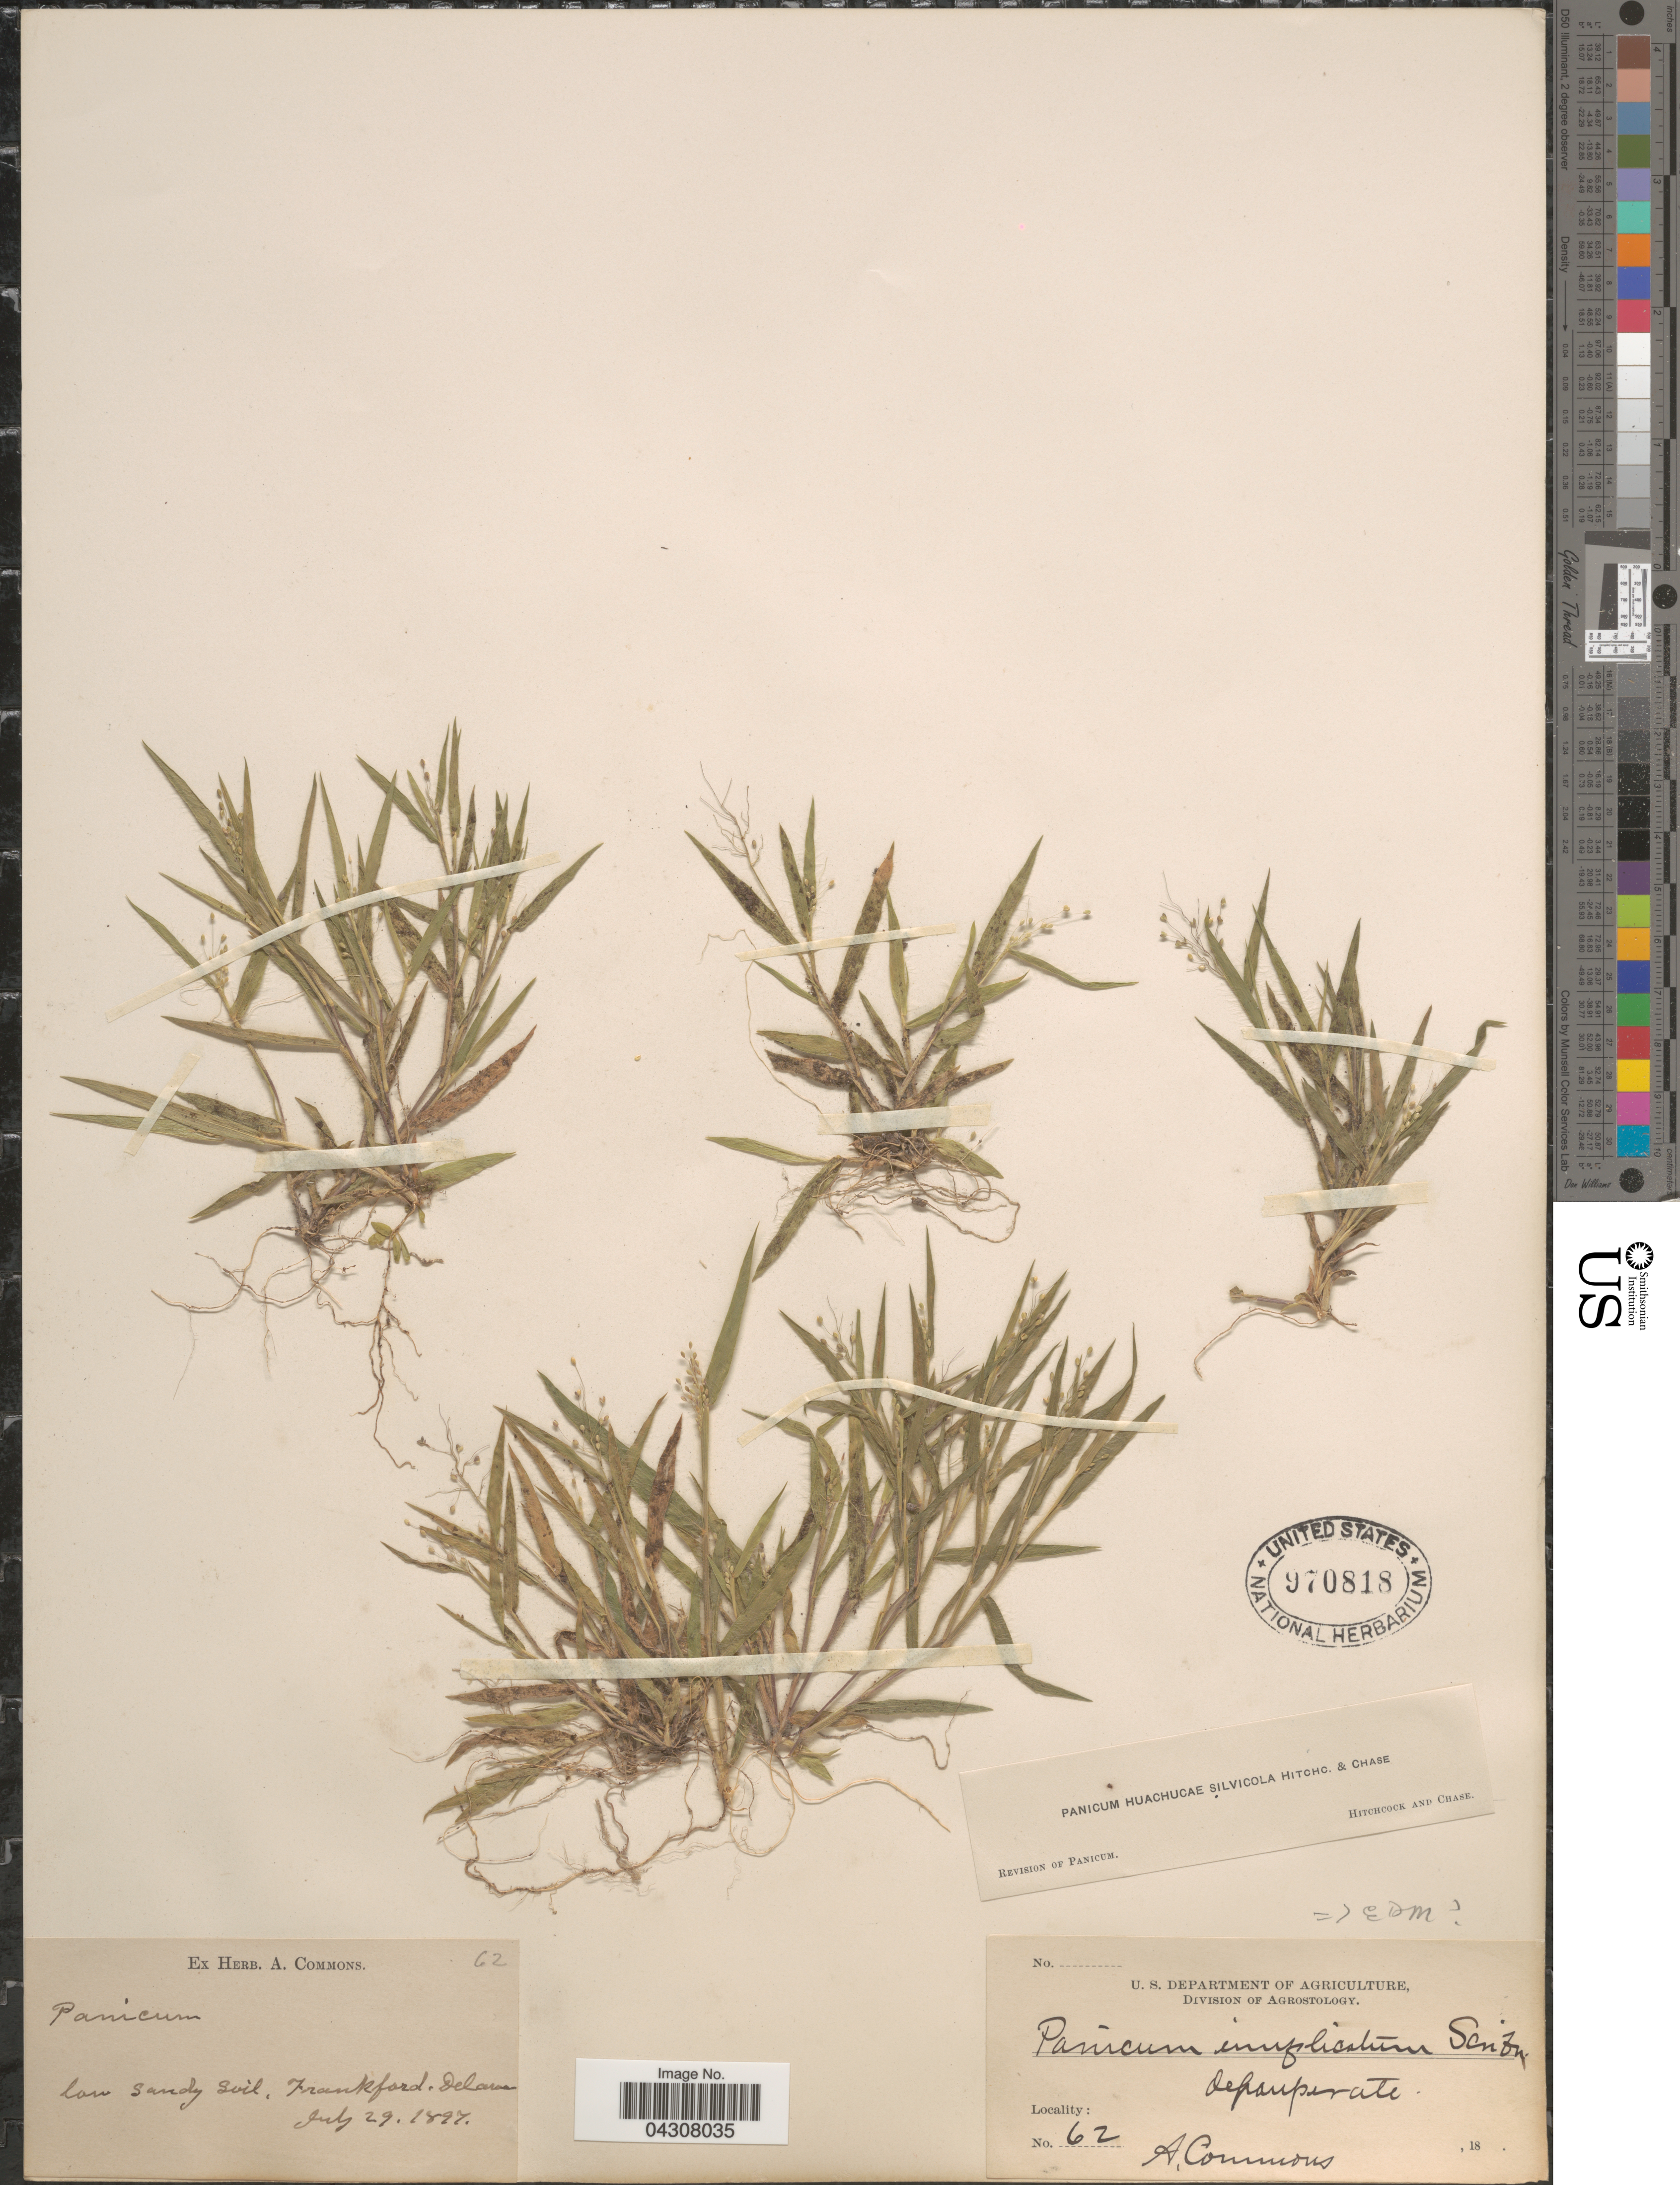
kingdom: Plantae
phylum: Tracheophyta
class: Liliopsida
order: Poales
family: Poaceae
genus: Dichanthelium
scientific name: Dichanthelium acuminatum var. acuminatum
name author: (Sw.) Gould & C.A. Clark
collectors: A. Commons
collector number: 62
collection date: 1897-07-29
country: United States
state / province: Delaware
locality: Low sandy soil, Frankford.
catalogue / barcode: US 970818